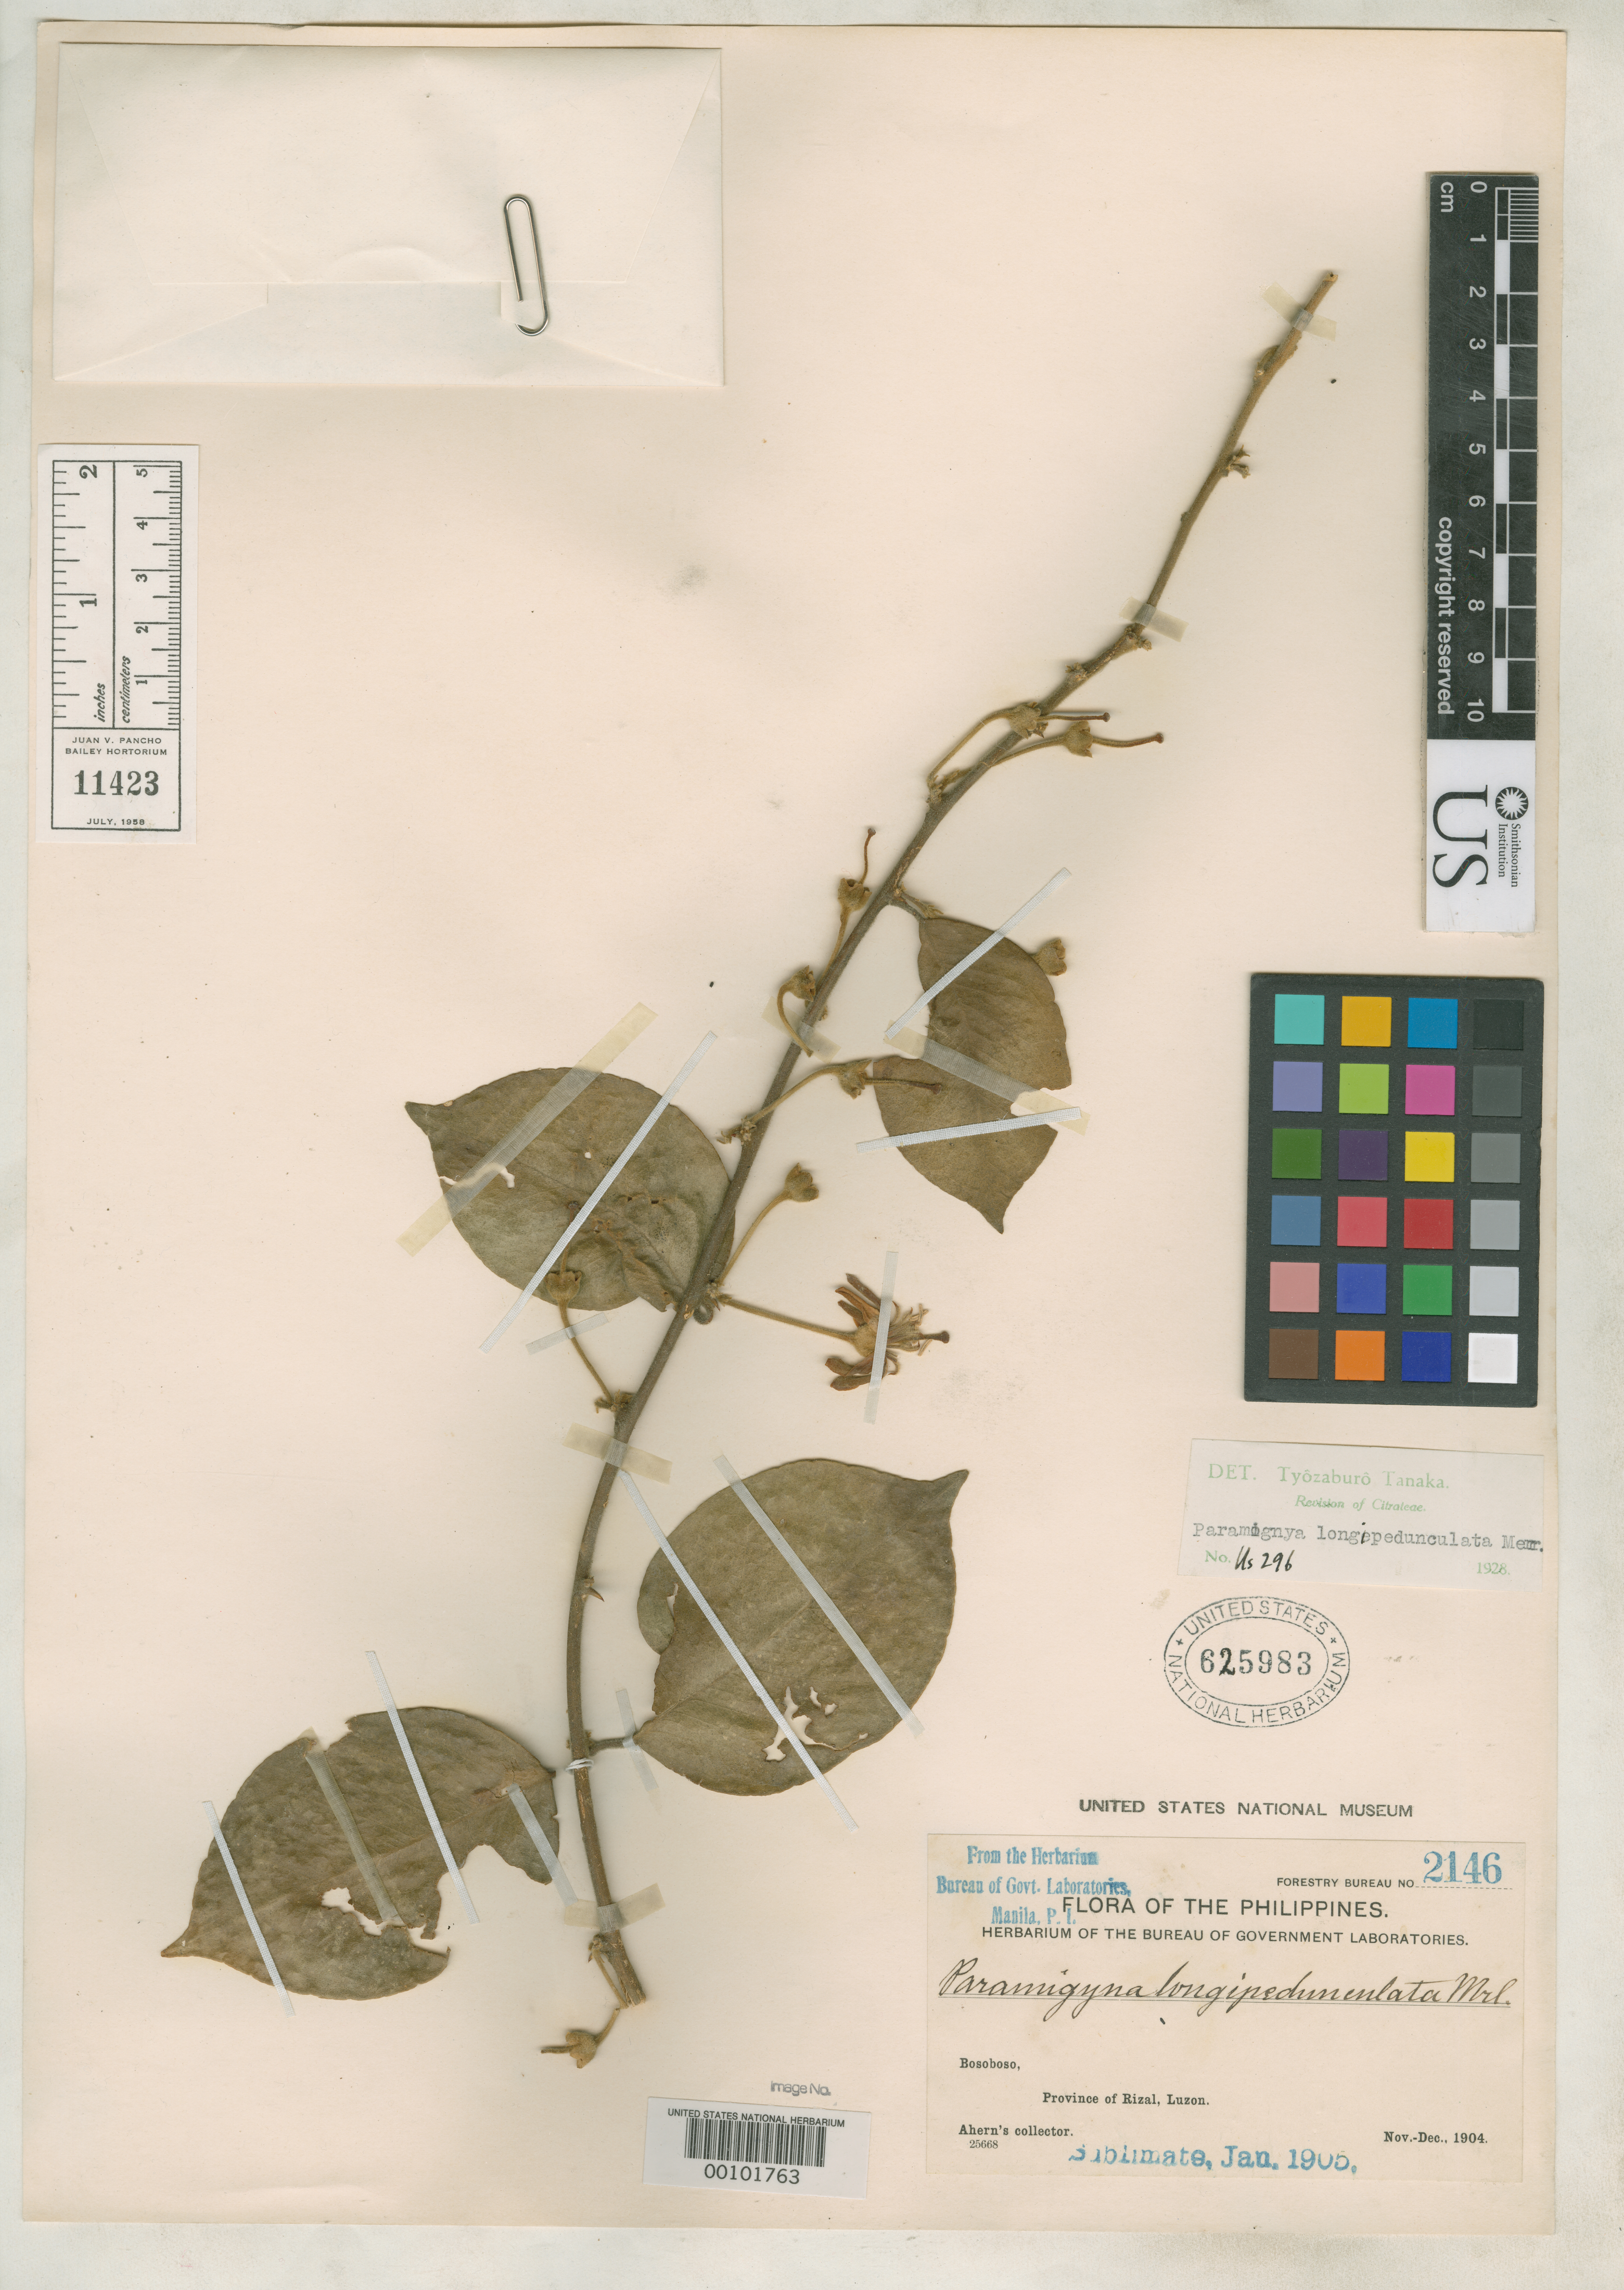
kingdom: Plantae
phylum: Tracheophyta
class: Magnoliopsida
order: Sapindales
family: Rutaceae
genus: Paramignya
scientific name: Paramignya longipedunculata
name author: Merr.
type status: Isotype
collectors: Ahern's collector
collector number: For. Bur. 2146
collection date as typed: Dec 1904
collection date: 1904-12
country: Philippines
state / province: Calabarzon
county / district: Rizal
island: Luzon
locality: Bosoboso, Prov. of Rizal, Luzon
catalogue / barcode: US 625983